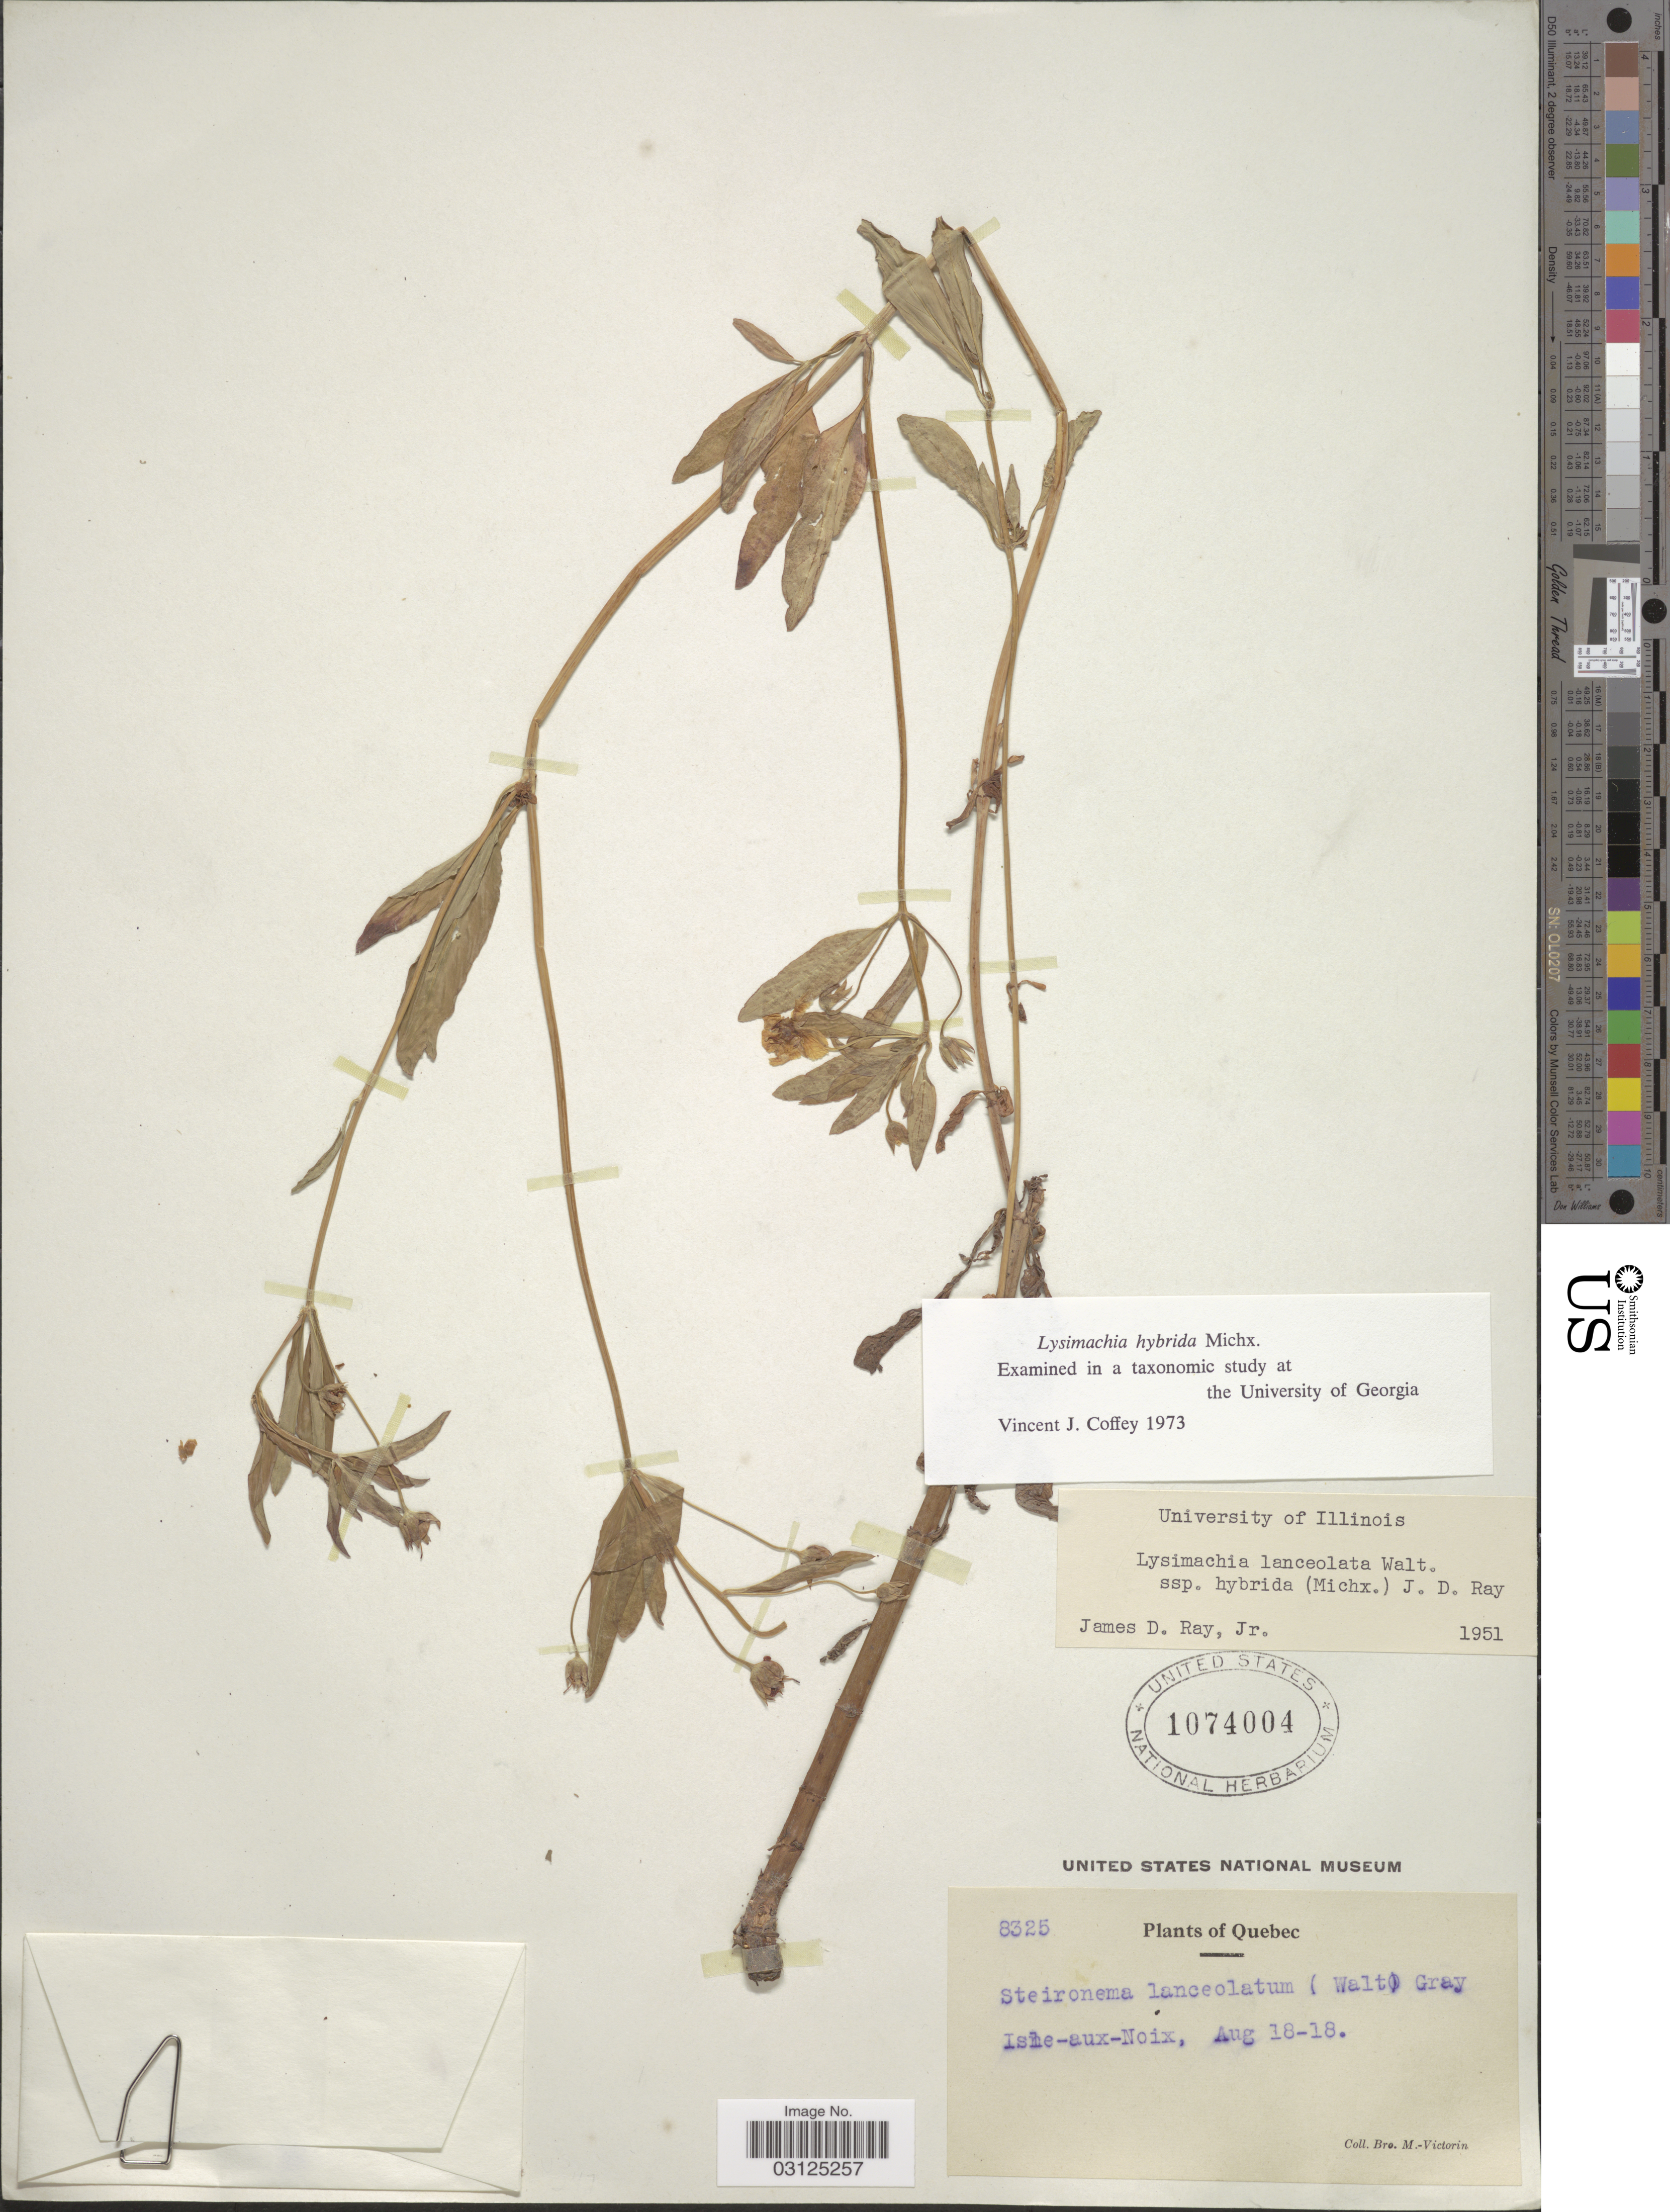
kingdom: Plantae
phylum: Tracheophyta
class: Magnoliopsida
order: Ericales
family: Primulaceae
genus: Lysimachia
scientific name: Lysimachia hybrida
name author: Michx.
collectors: Fr. Marie-Victorin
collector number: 8325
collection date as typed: Transcribed d/m/y: 18/8/18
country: Canada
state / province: Quebec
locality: Isle-aux-Noix.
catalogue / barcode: US 1074004